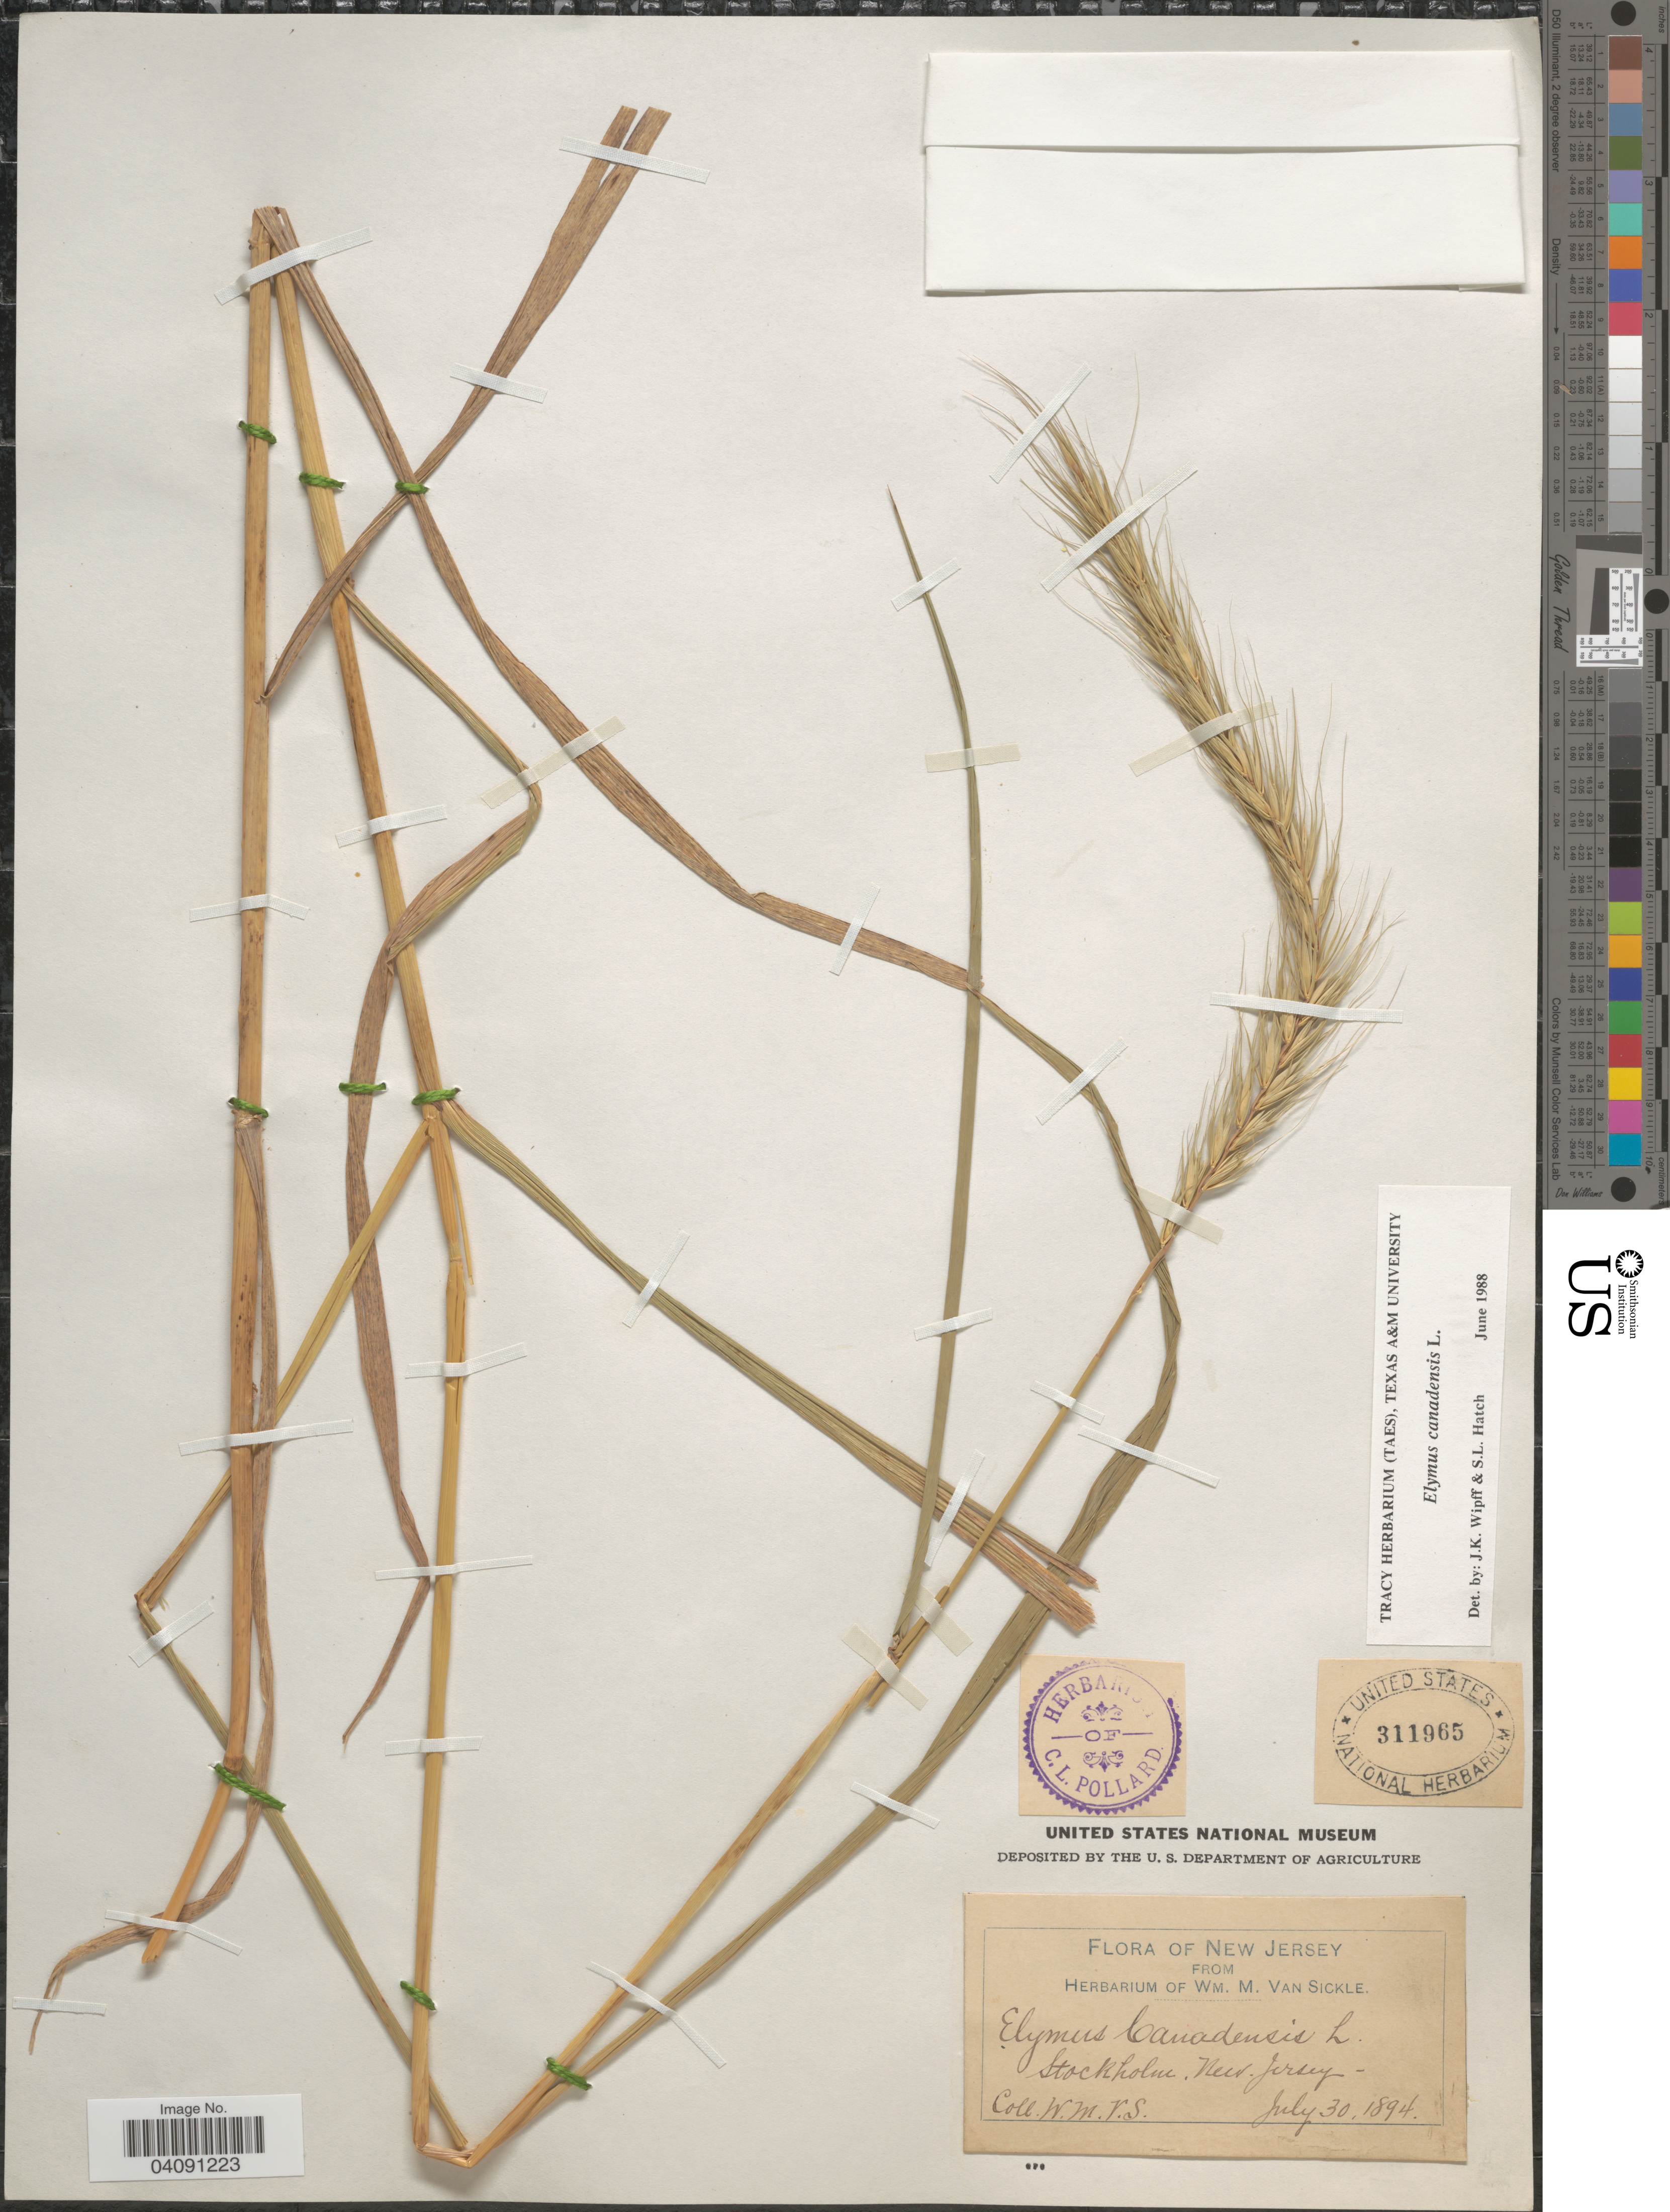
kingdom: Plantae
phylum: Tracheophyta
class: Liliopsida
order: Poales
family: Poaceae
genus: Elymus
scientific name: Elymus canadensis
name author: L.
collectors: W. M. Van Sickle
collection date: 1894-07-30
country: United States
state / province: New Jersey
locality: Stockholm.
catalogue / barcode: US 311965